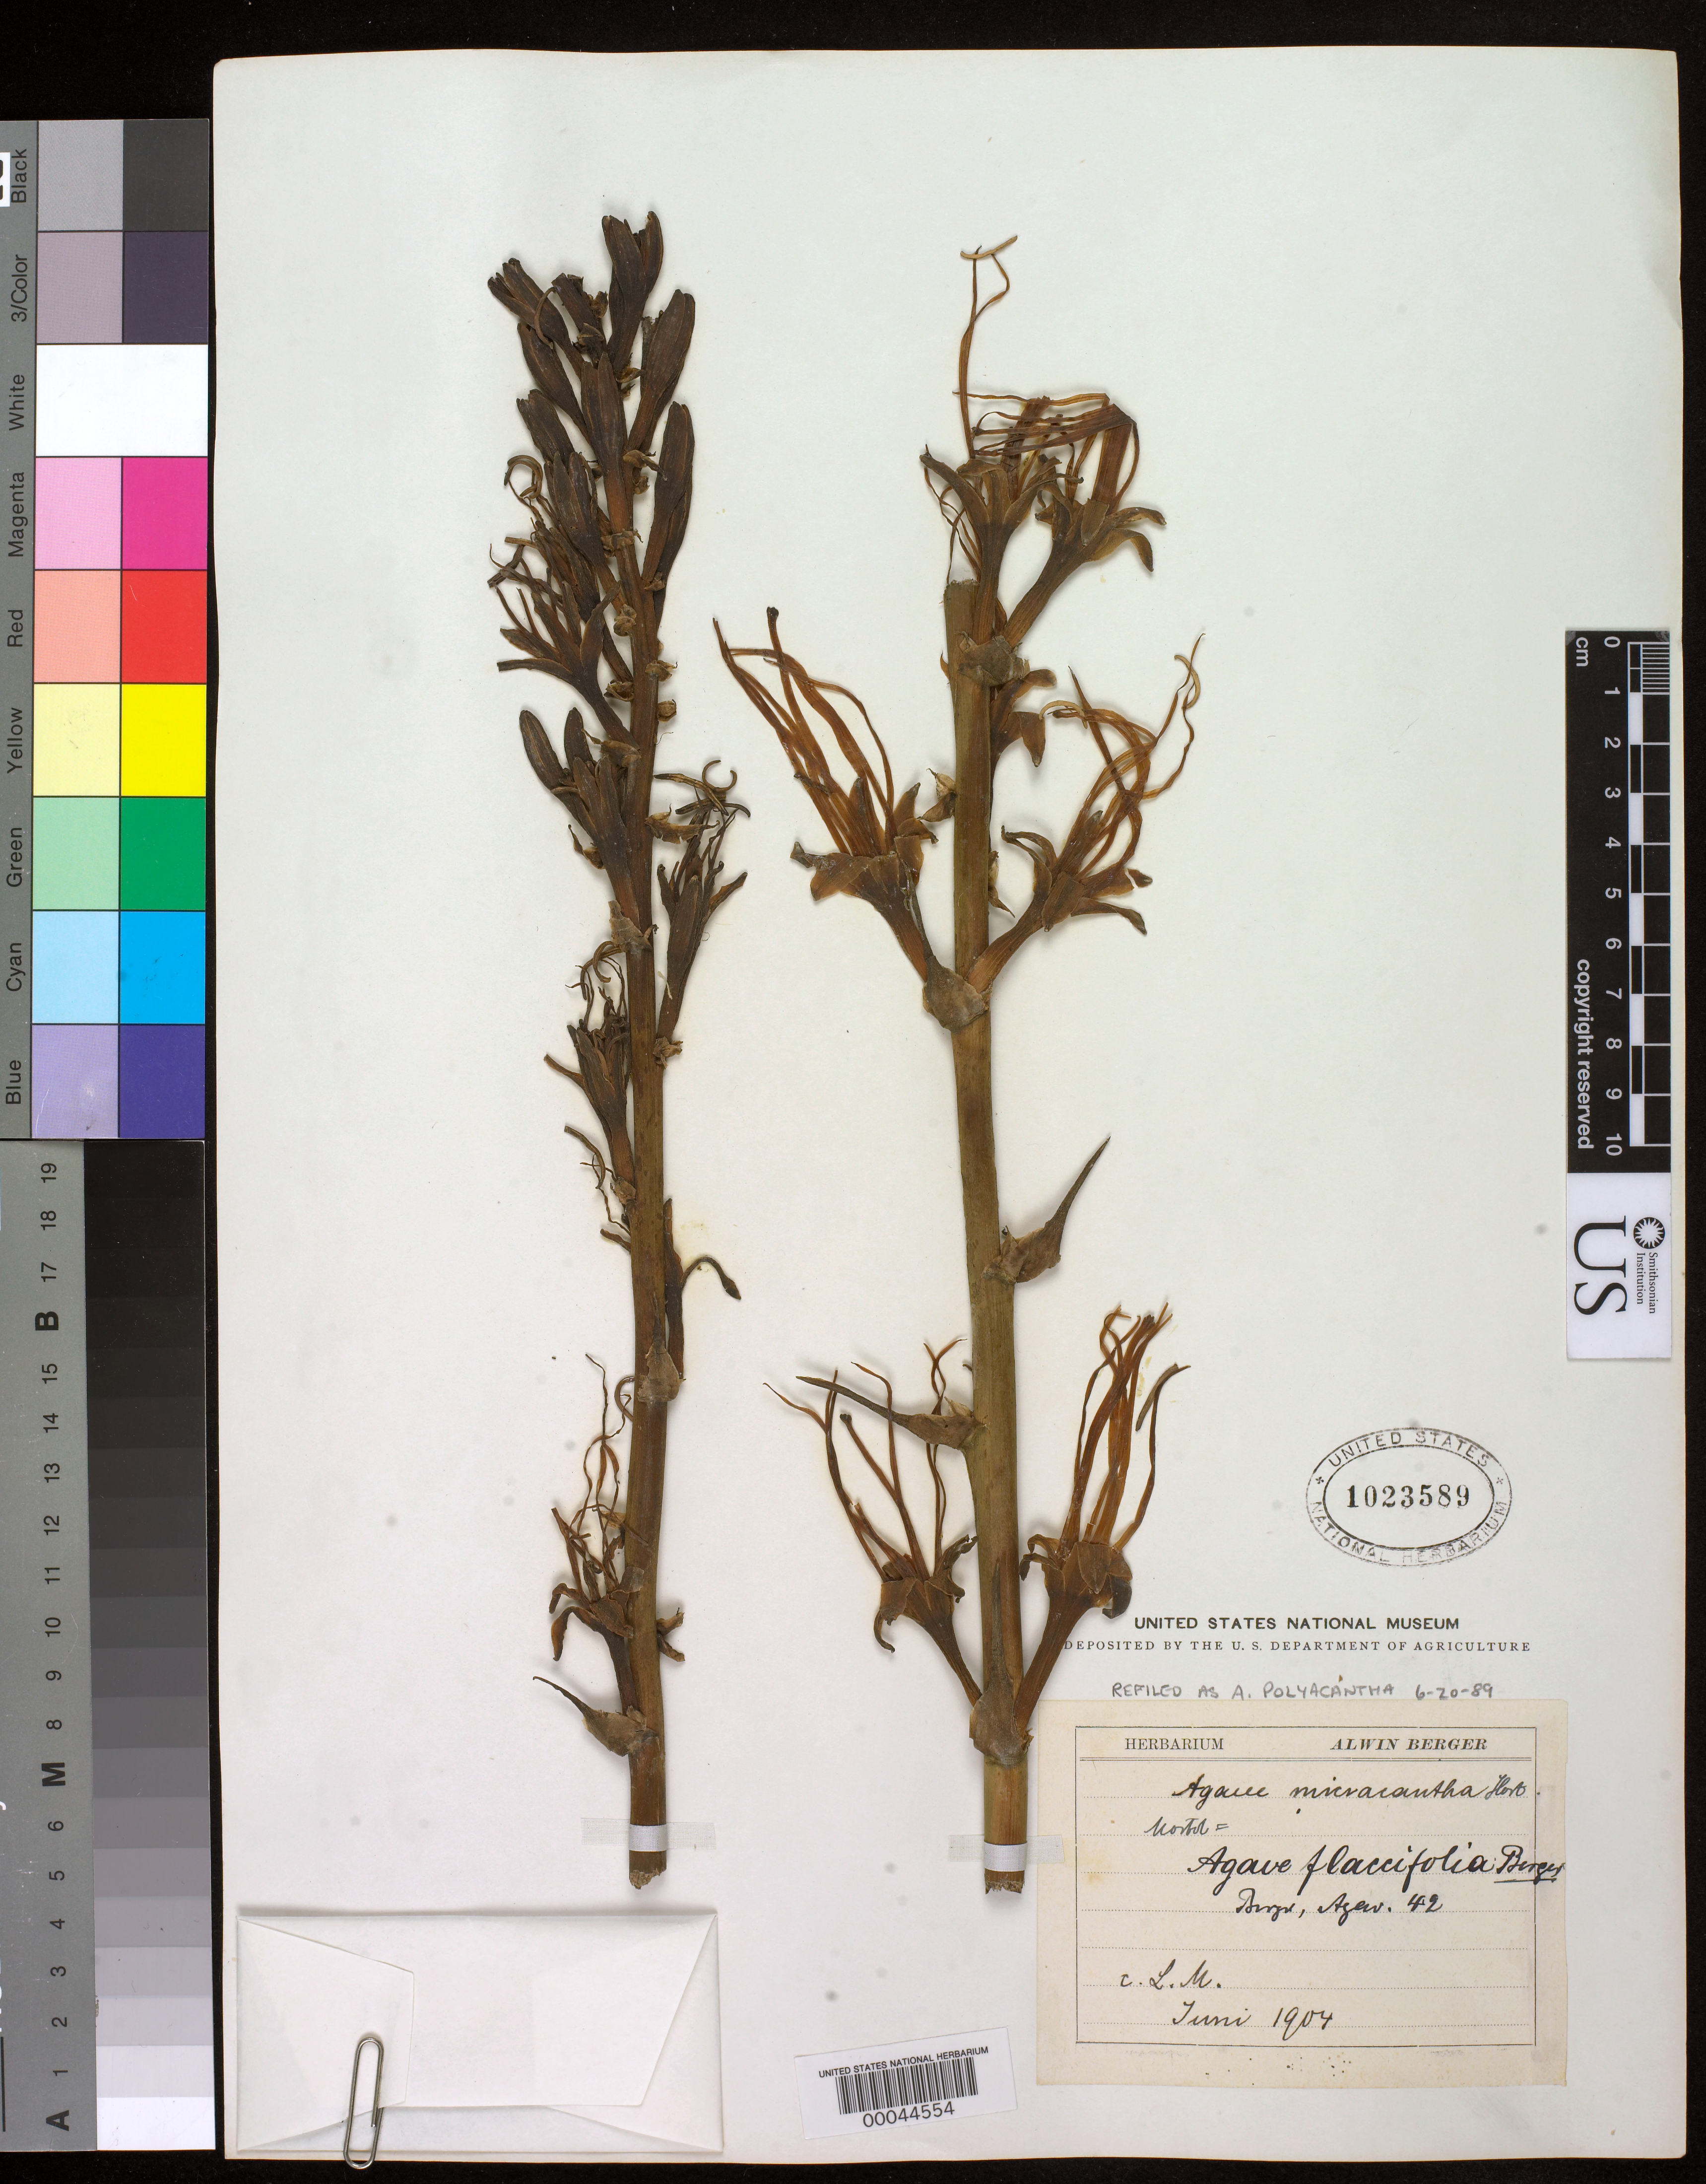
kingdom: Plantae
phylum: Tracheophyta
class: Liliopsida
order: Asparagales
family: Asparagaceae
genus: Agave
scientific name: Agave polyacantha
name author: Haw.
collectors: ex herb. A. Berger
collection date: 1909-06-02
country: Mexico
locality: Cultivated at La Mortola, Italy.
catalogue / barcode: US 1023589